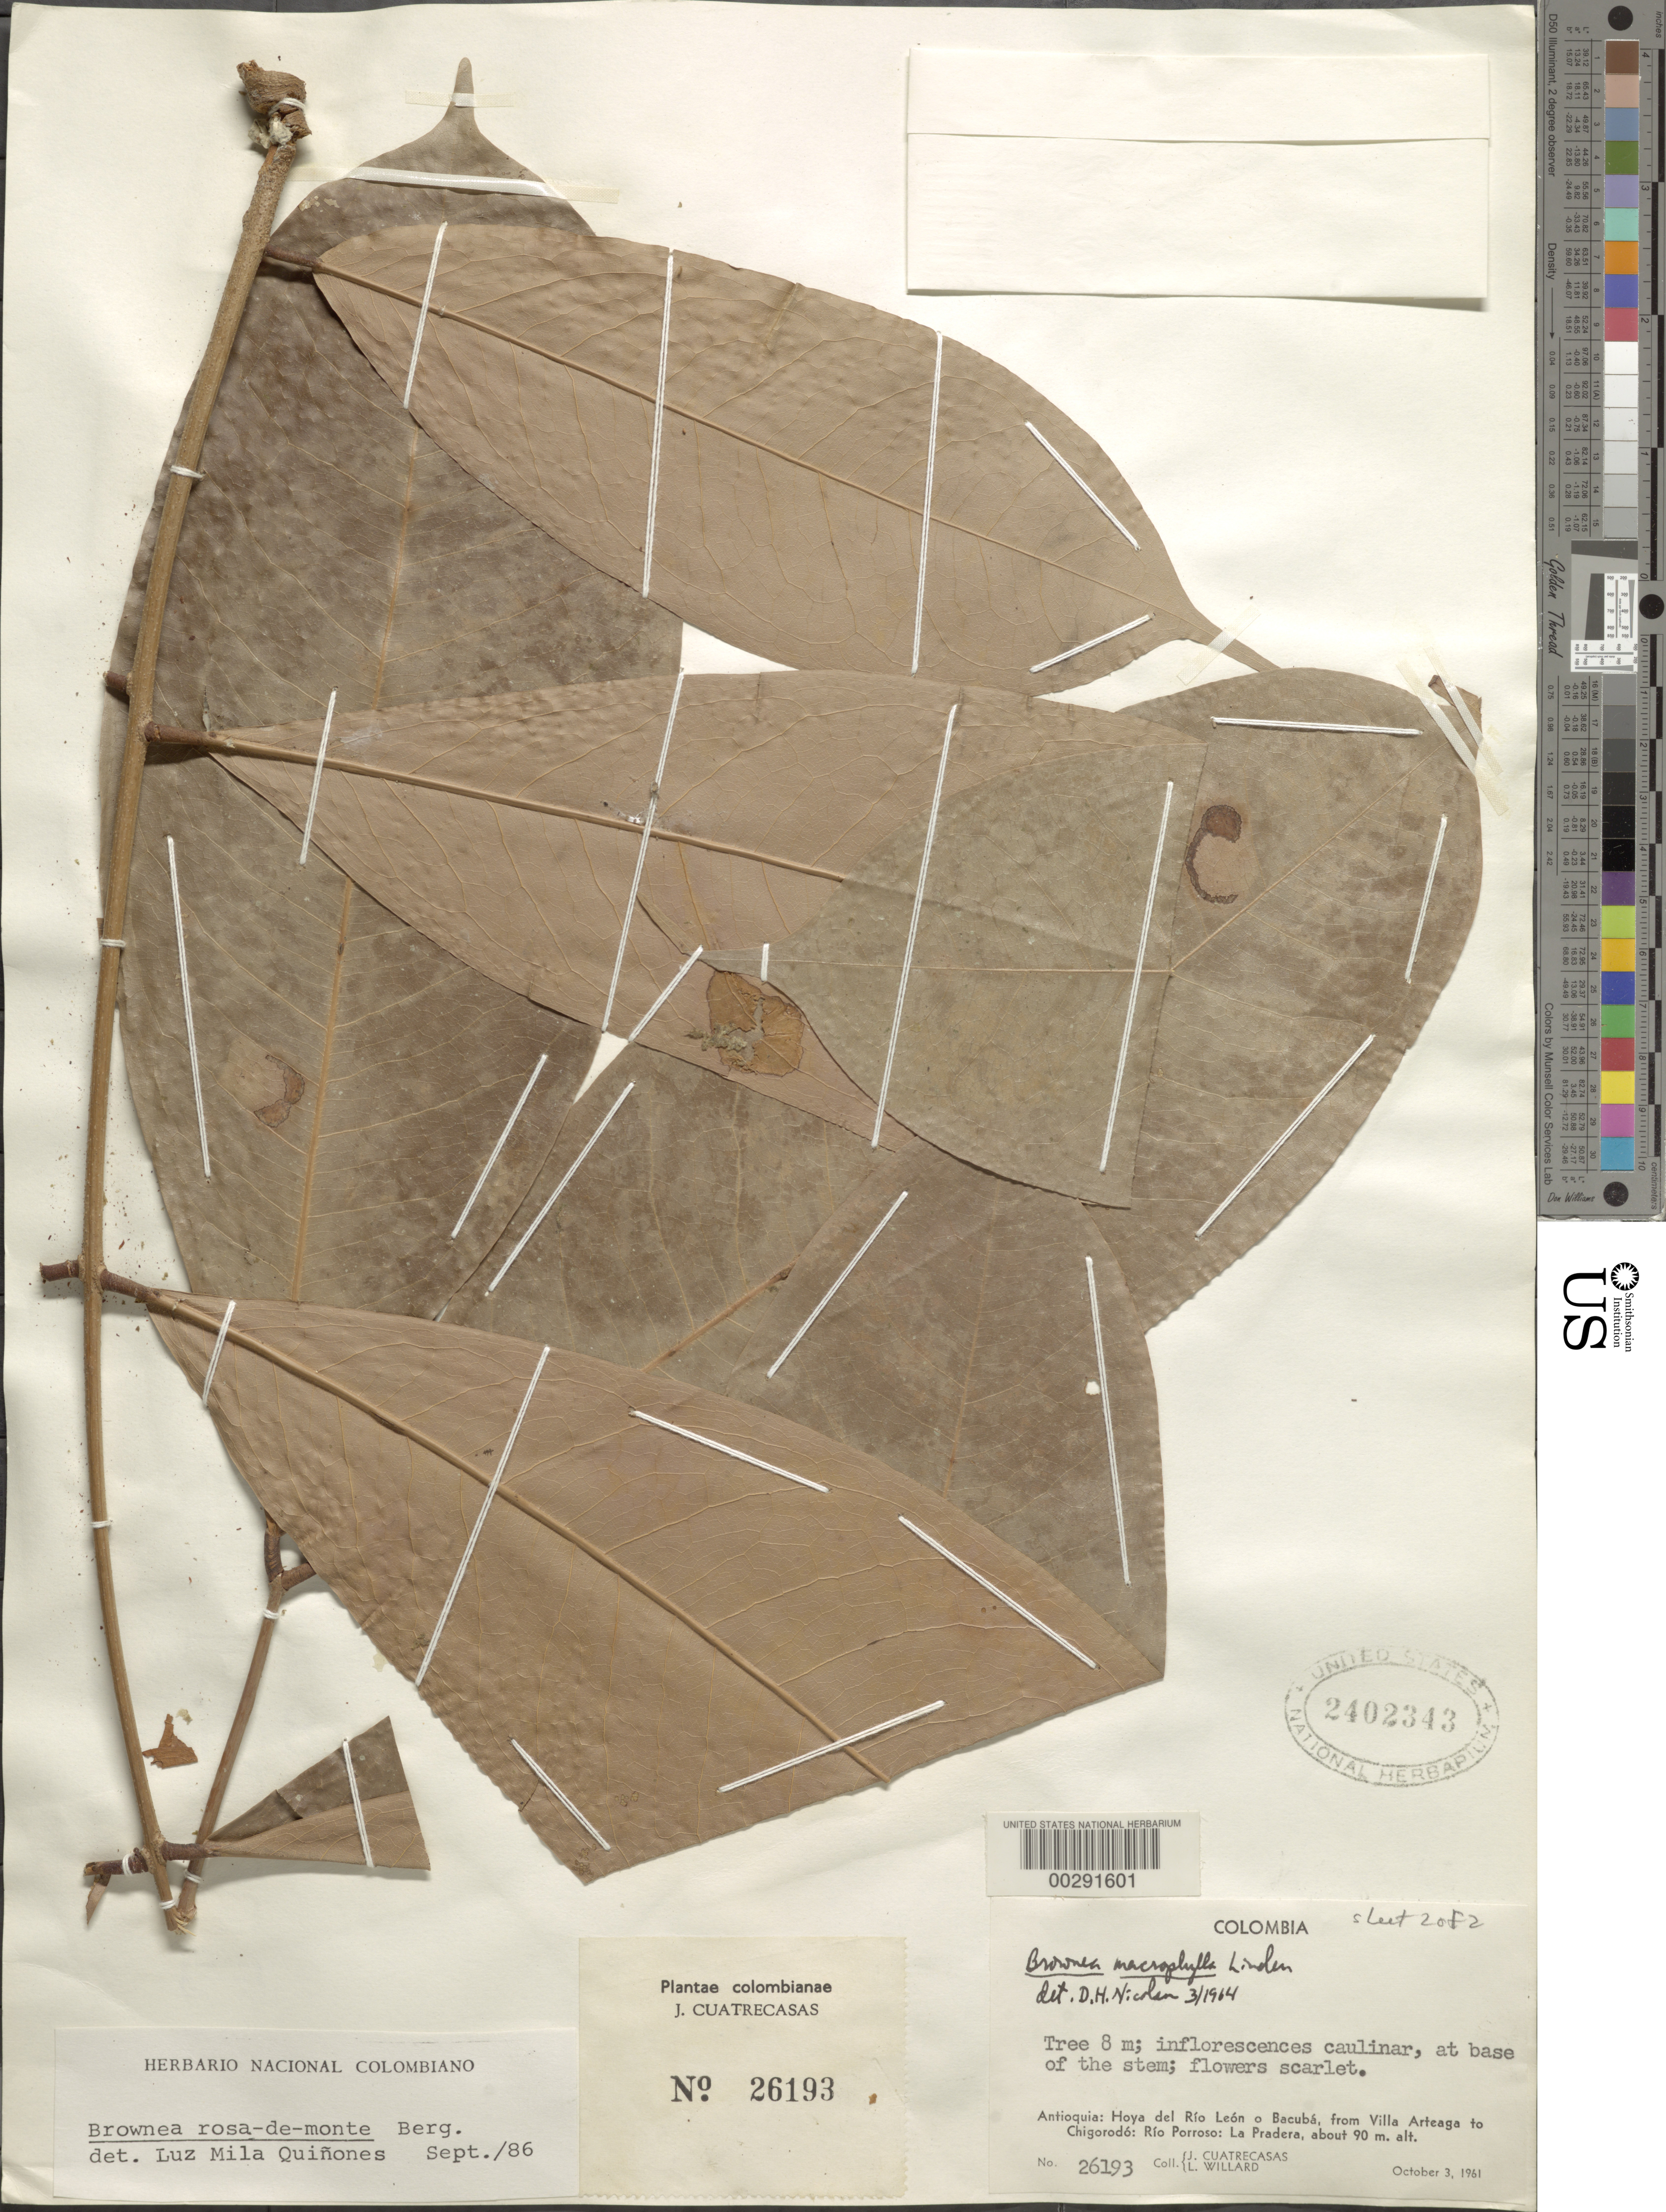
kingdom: Plantae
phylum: Tracheophyta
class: Magnoliopsida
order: Fabales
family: Fabaceae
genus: Brownea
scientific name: Brownea rosa-de-monte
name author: P.J. Bergius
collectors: J. Cuatrecasas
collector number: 26193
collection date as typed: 03 Oct 1961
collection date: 1961-10-03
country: Colombia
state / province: Antioquia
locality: Hoya del Rio Leon o Bacuba, from Villa Arteaga to Chigordo: Rio Porroso: La Pradera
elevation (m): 90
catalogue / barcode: US 2402343